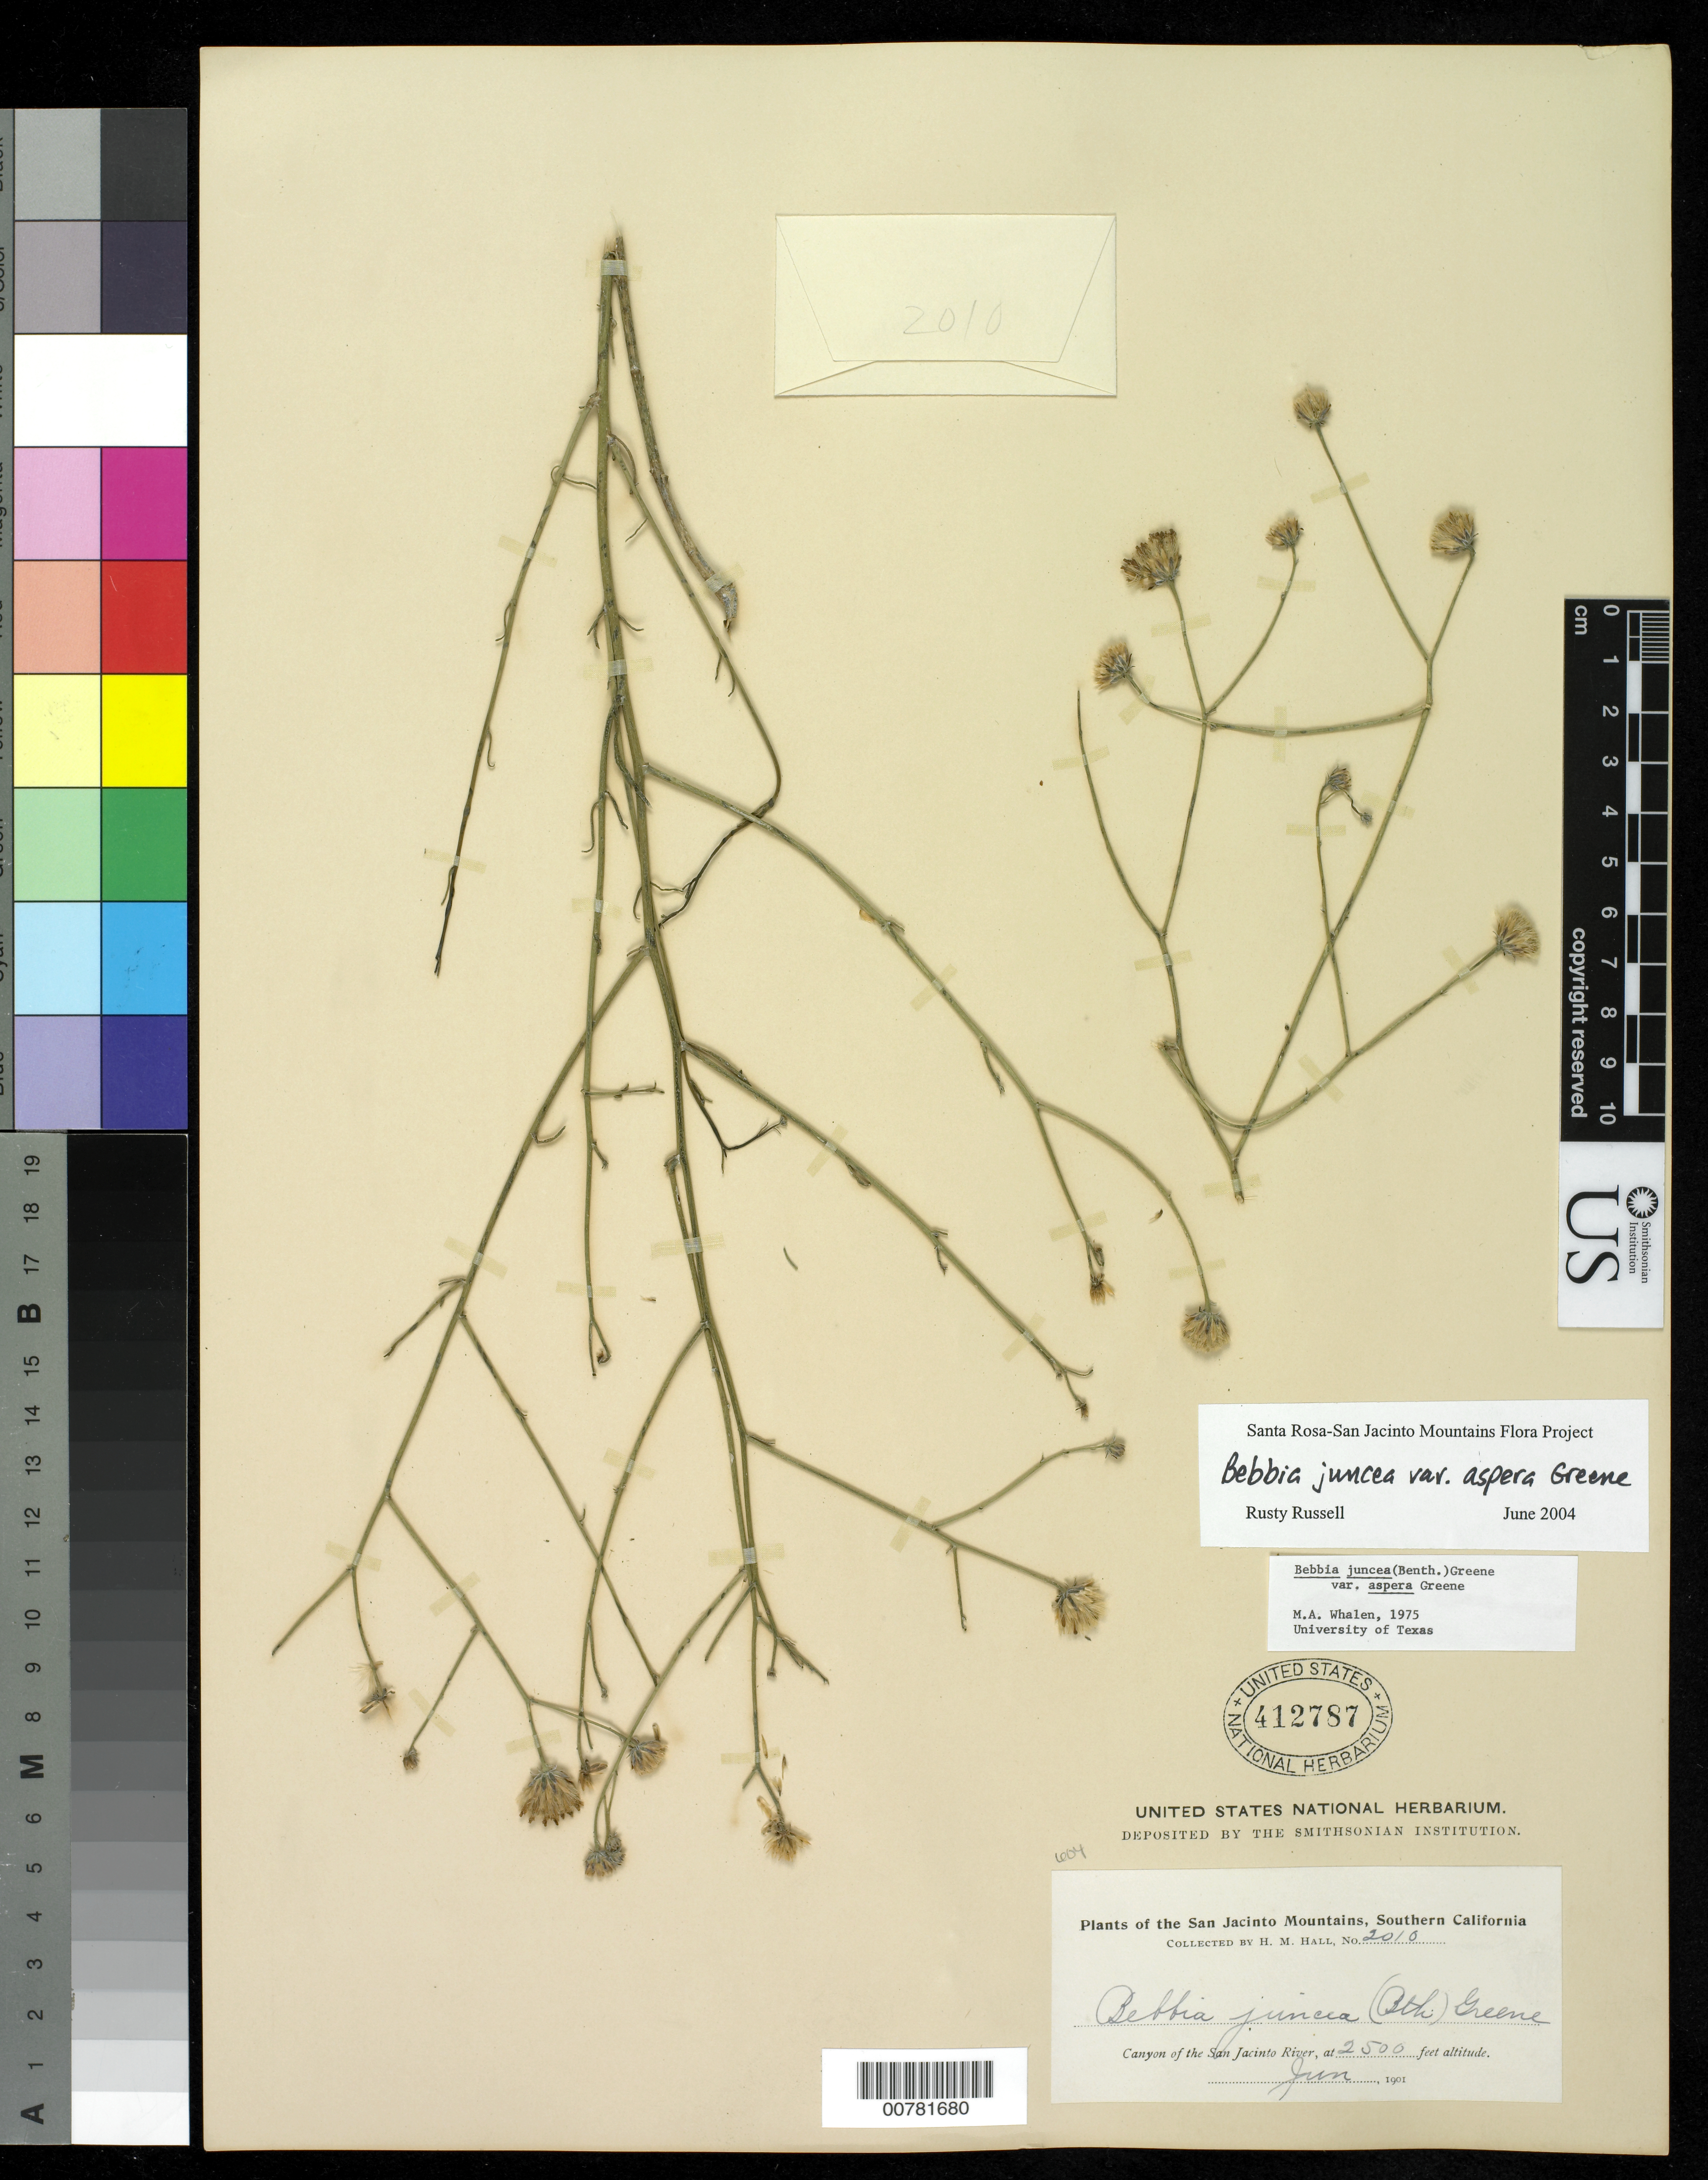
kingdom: Plantae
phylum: Tracheophyta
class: Magnoliopsida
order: Asterales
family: Asteraceae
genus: Bebbia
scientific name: Bebbia juncea var. aspera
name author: Greene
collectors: H. M. Hall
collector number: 2010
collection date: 1901-06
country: United States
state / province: California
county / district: Riverside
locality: Southern California. Canyon of the San Jacinto River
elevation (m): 762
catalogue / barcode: US 412787